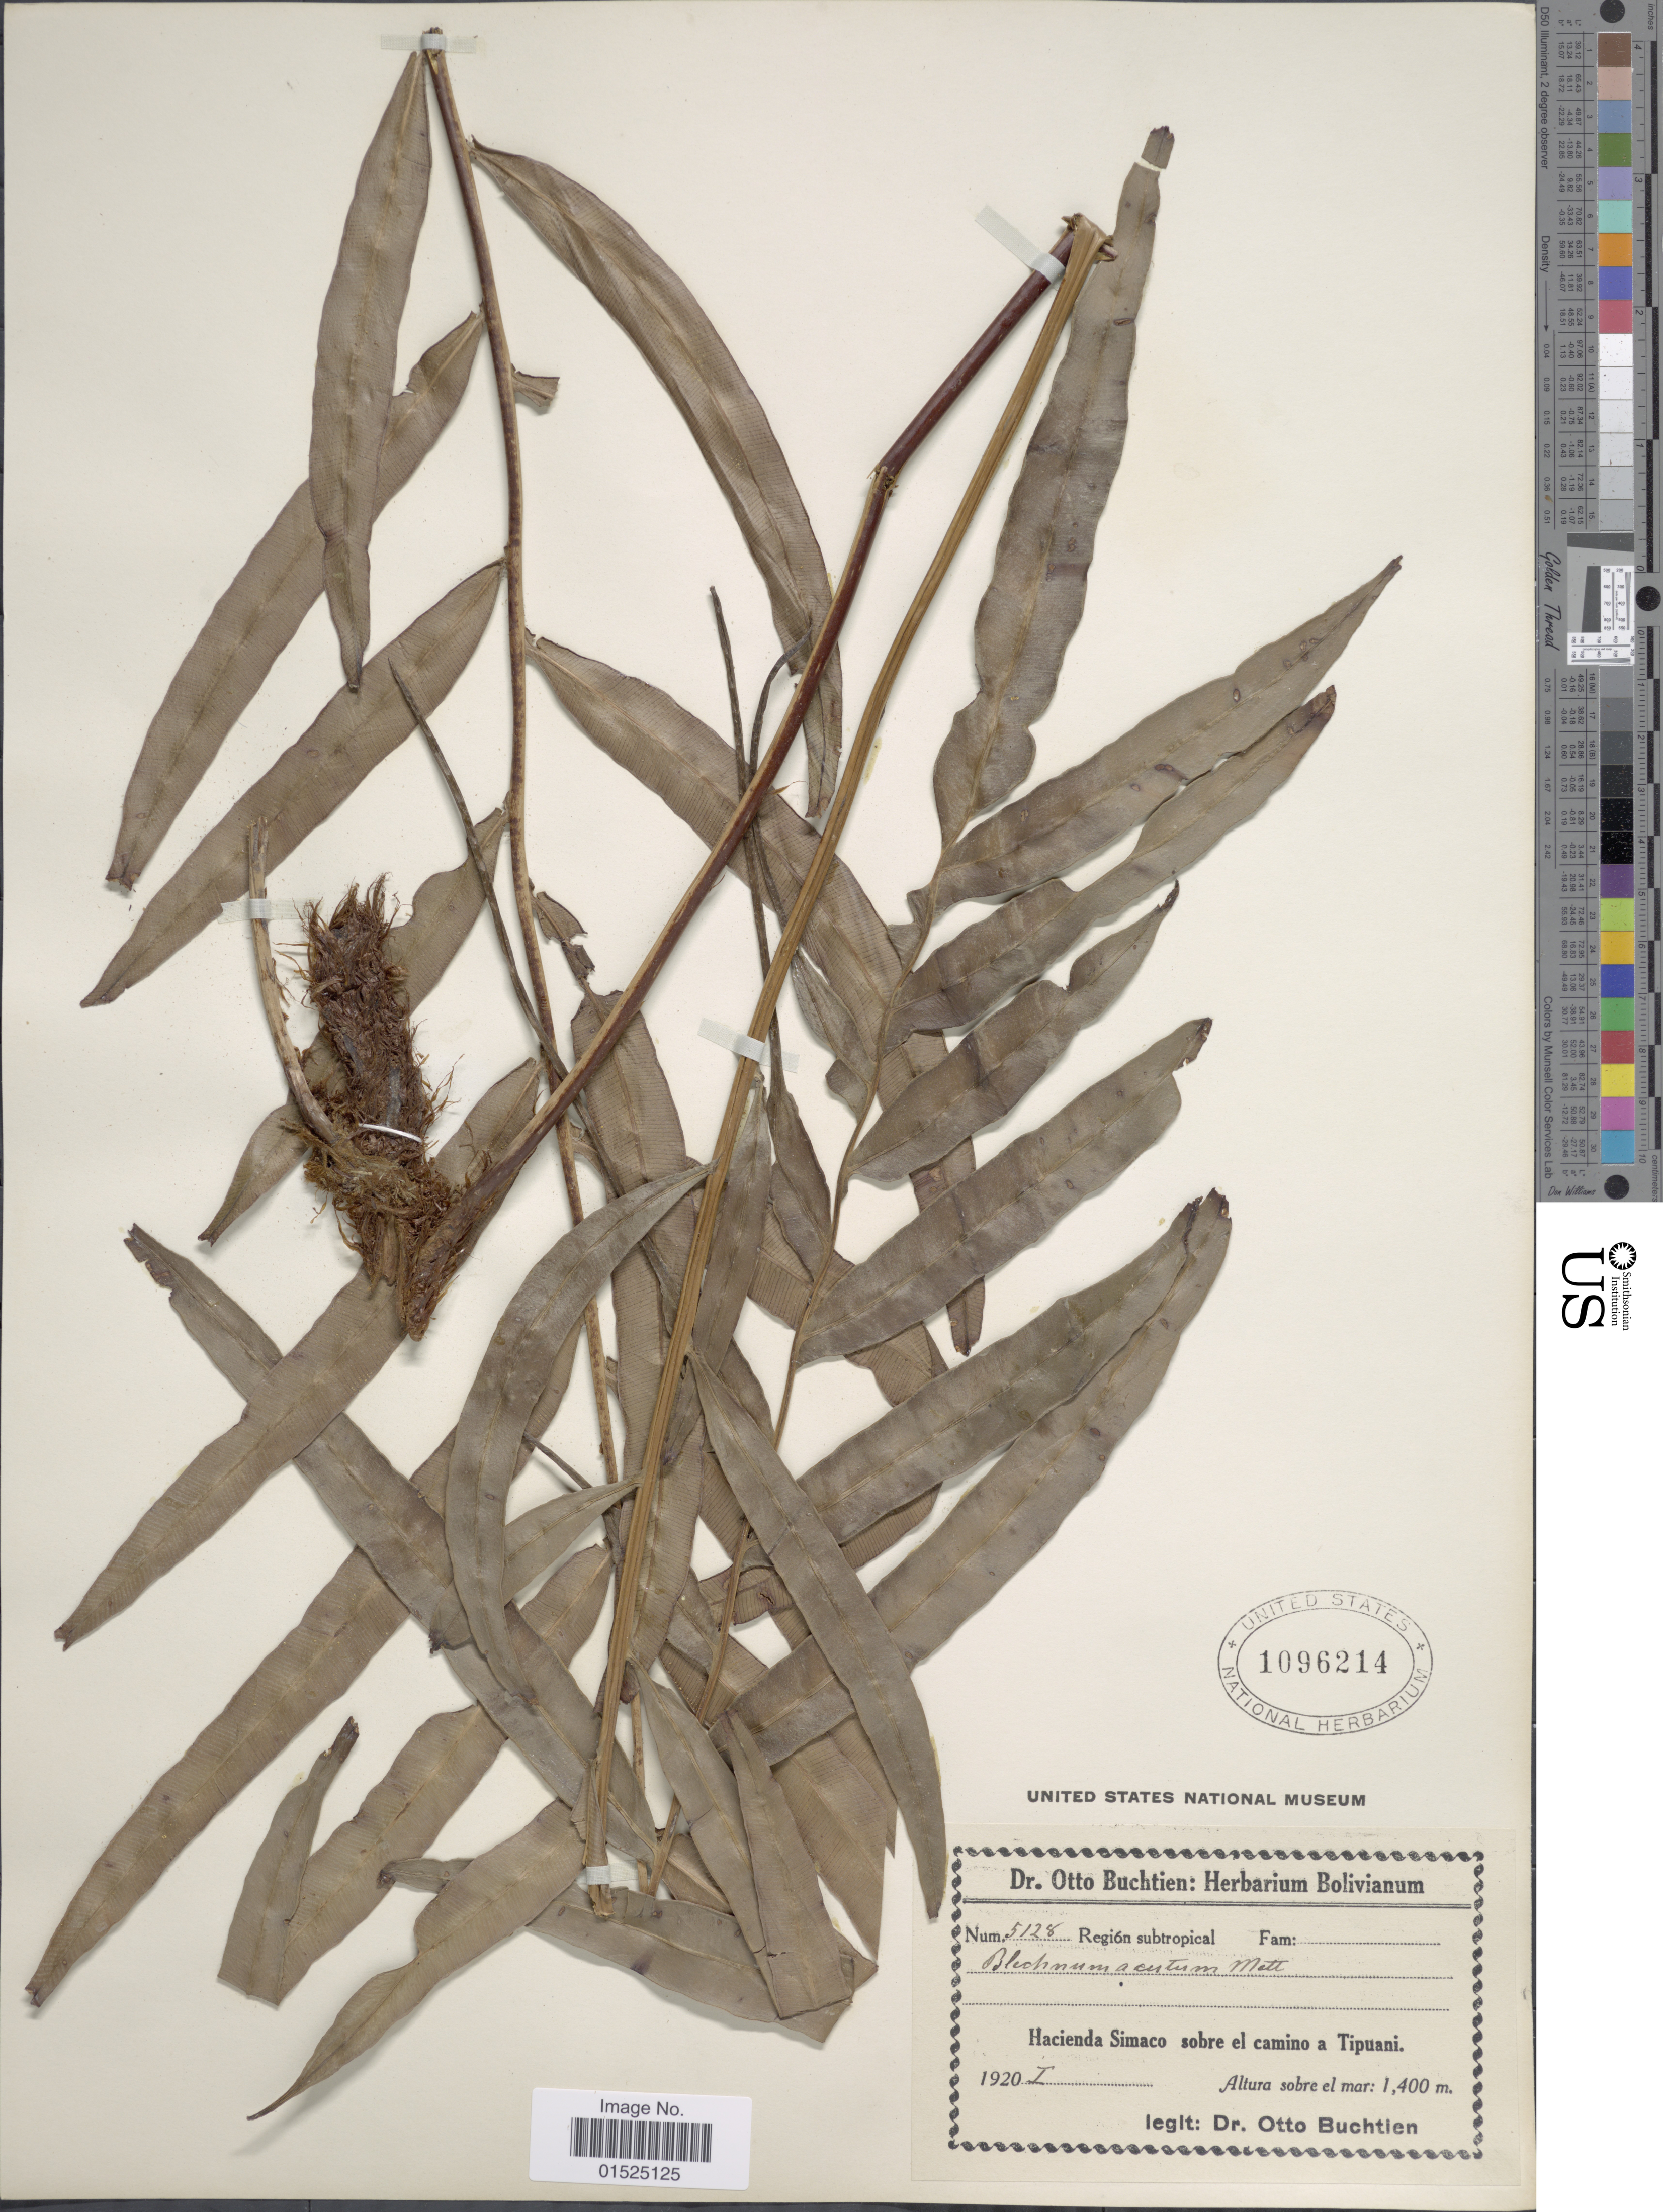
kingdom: Plantae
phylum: Tracheophyta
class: Polypodiopsida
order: Polypodiales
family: Blechnaceae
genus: Blechnum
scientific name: Blechnum acutum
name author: (Desv.) Mett.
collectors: O. Buchtien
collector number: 5128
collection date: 1901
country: Bolivia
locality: Subtropical, Hacienda Simaco sobre el camino a Tipuani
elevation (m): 1400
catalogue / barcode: US 1096214